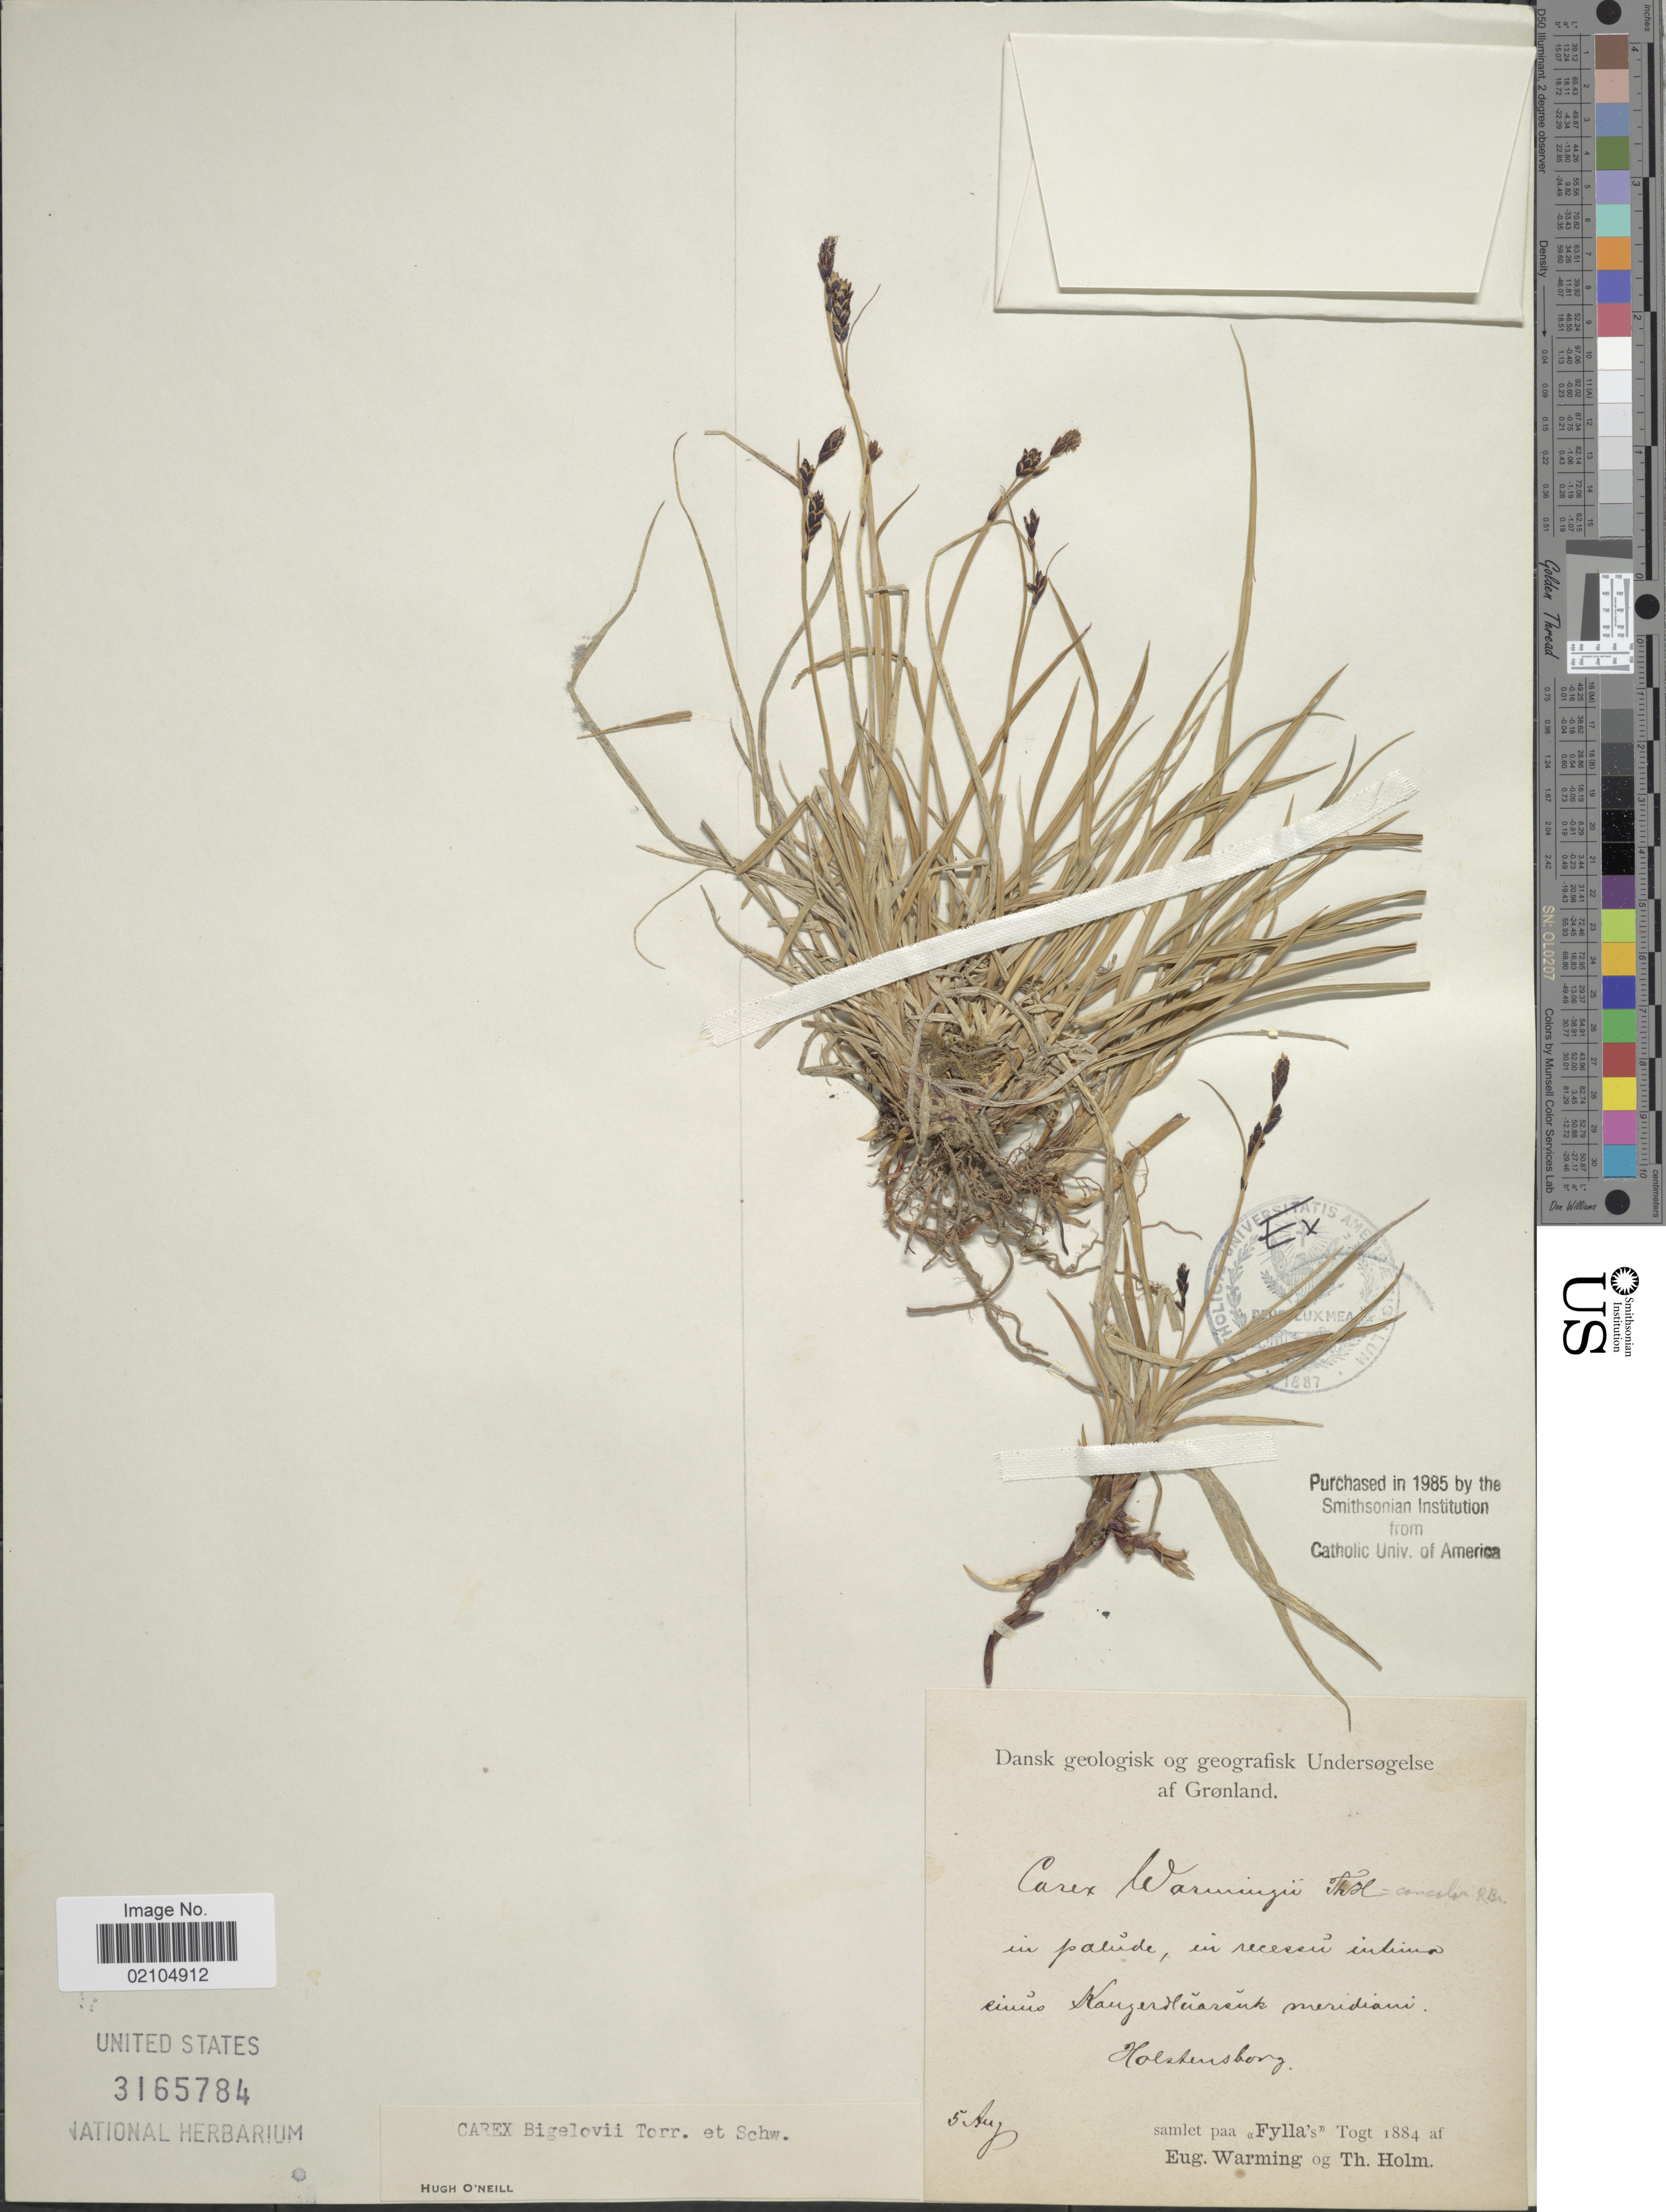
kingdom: Plantae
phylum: Tracheophyta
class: Liliopsida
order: Poales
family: Cyperaceae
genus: Carex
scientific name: Carex bigelowii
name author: Torr. ex Schwein.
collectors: E. Warming & T. Holm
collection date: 1884-08-05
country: Greenland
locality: Grønland, Kangerlussuak meridiani, Holsteinsborg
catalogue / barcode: US 3165784